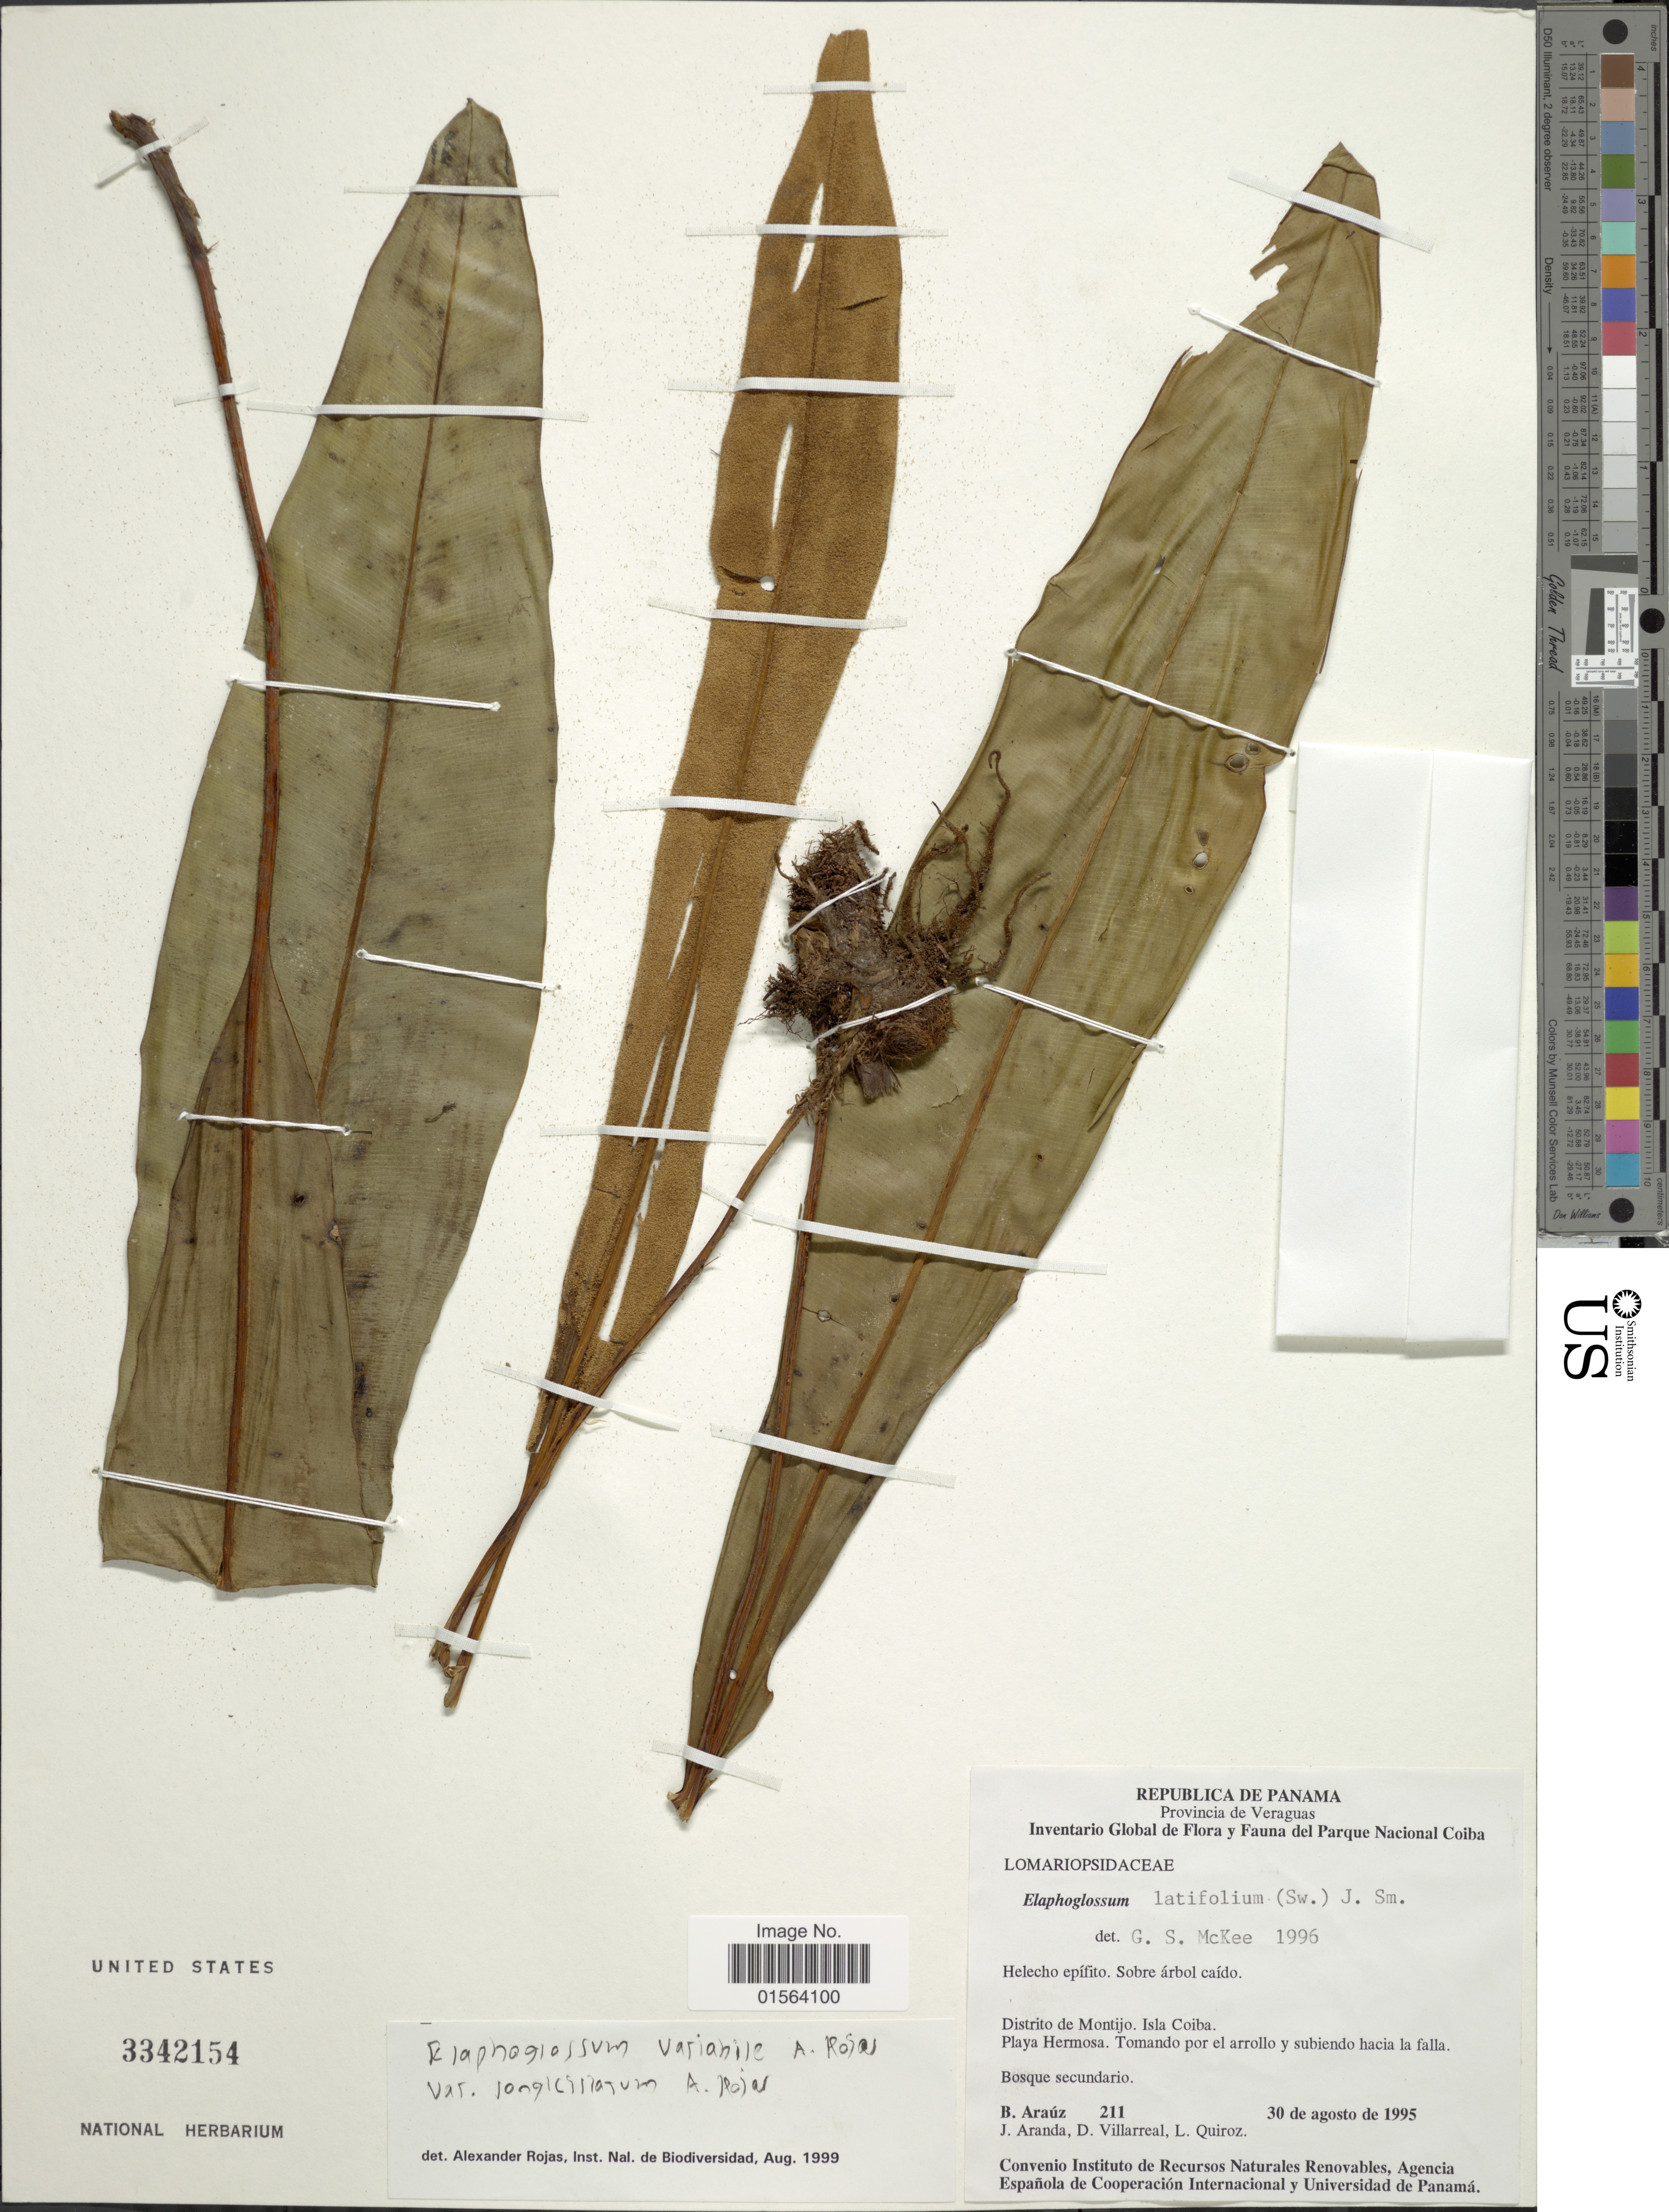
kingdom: Plantae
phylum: Tracheophyta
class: Polypodiopsida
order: Polypodiales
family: Dryopteridaceae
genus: Elaphoglossum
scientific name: Elaphoglossum latifolium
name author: (Sw.) J. Sm.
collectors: B. Araúz, J. Aranda, D. Villarreal & L. Quiroz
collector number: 211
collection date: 1995-08-30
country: Panama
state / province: Veraguas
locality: Provincia de Veraguas, Distrito de Montijo, Isla Coiba, Playa Hermosa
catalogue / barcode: US 3342154